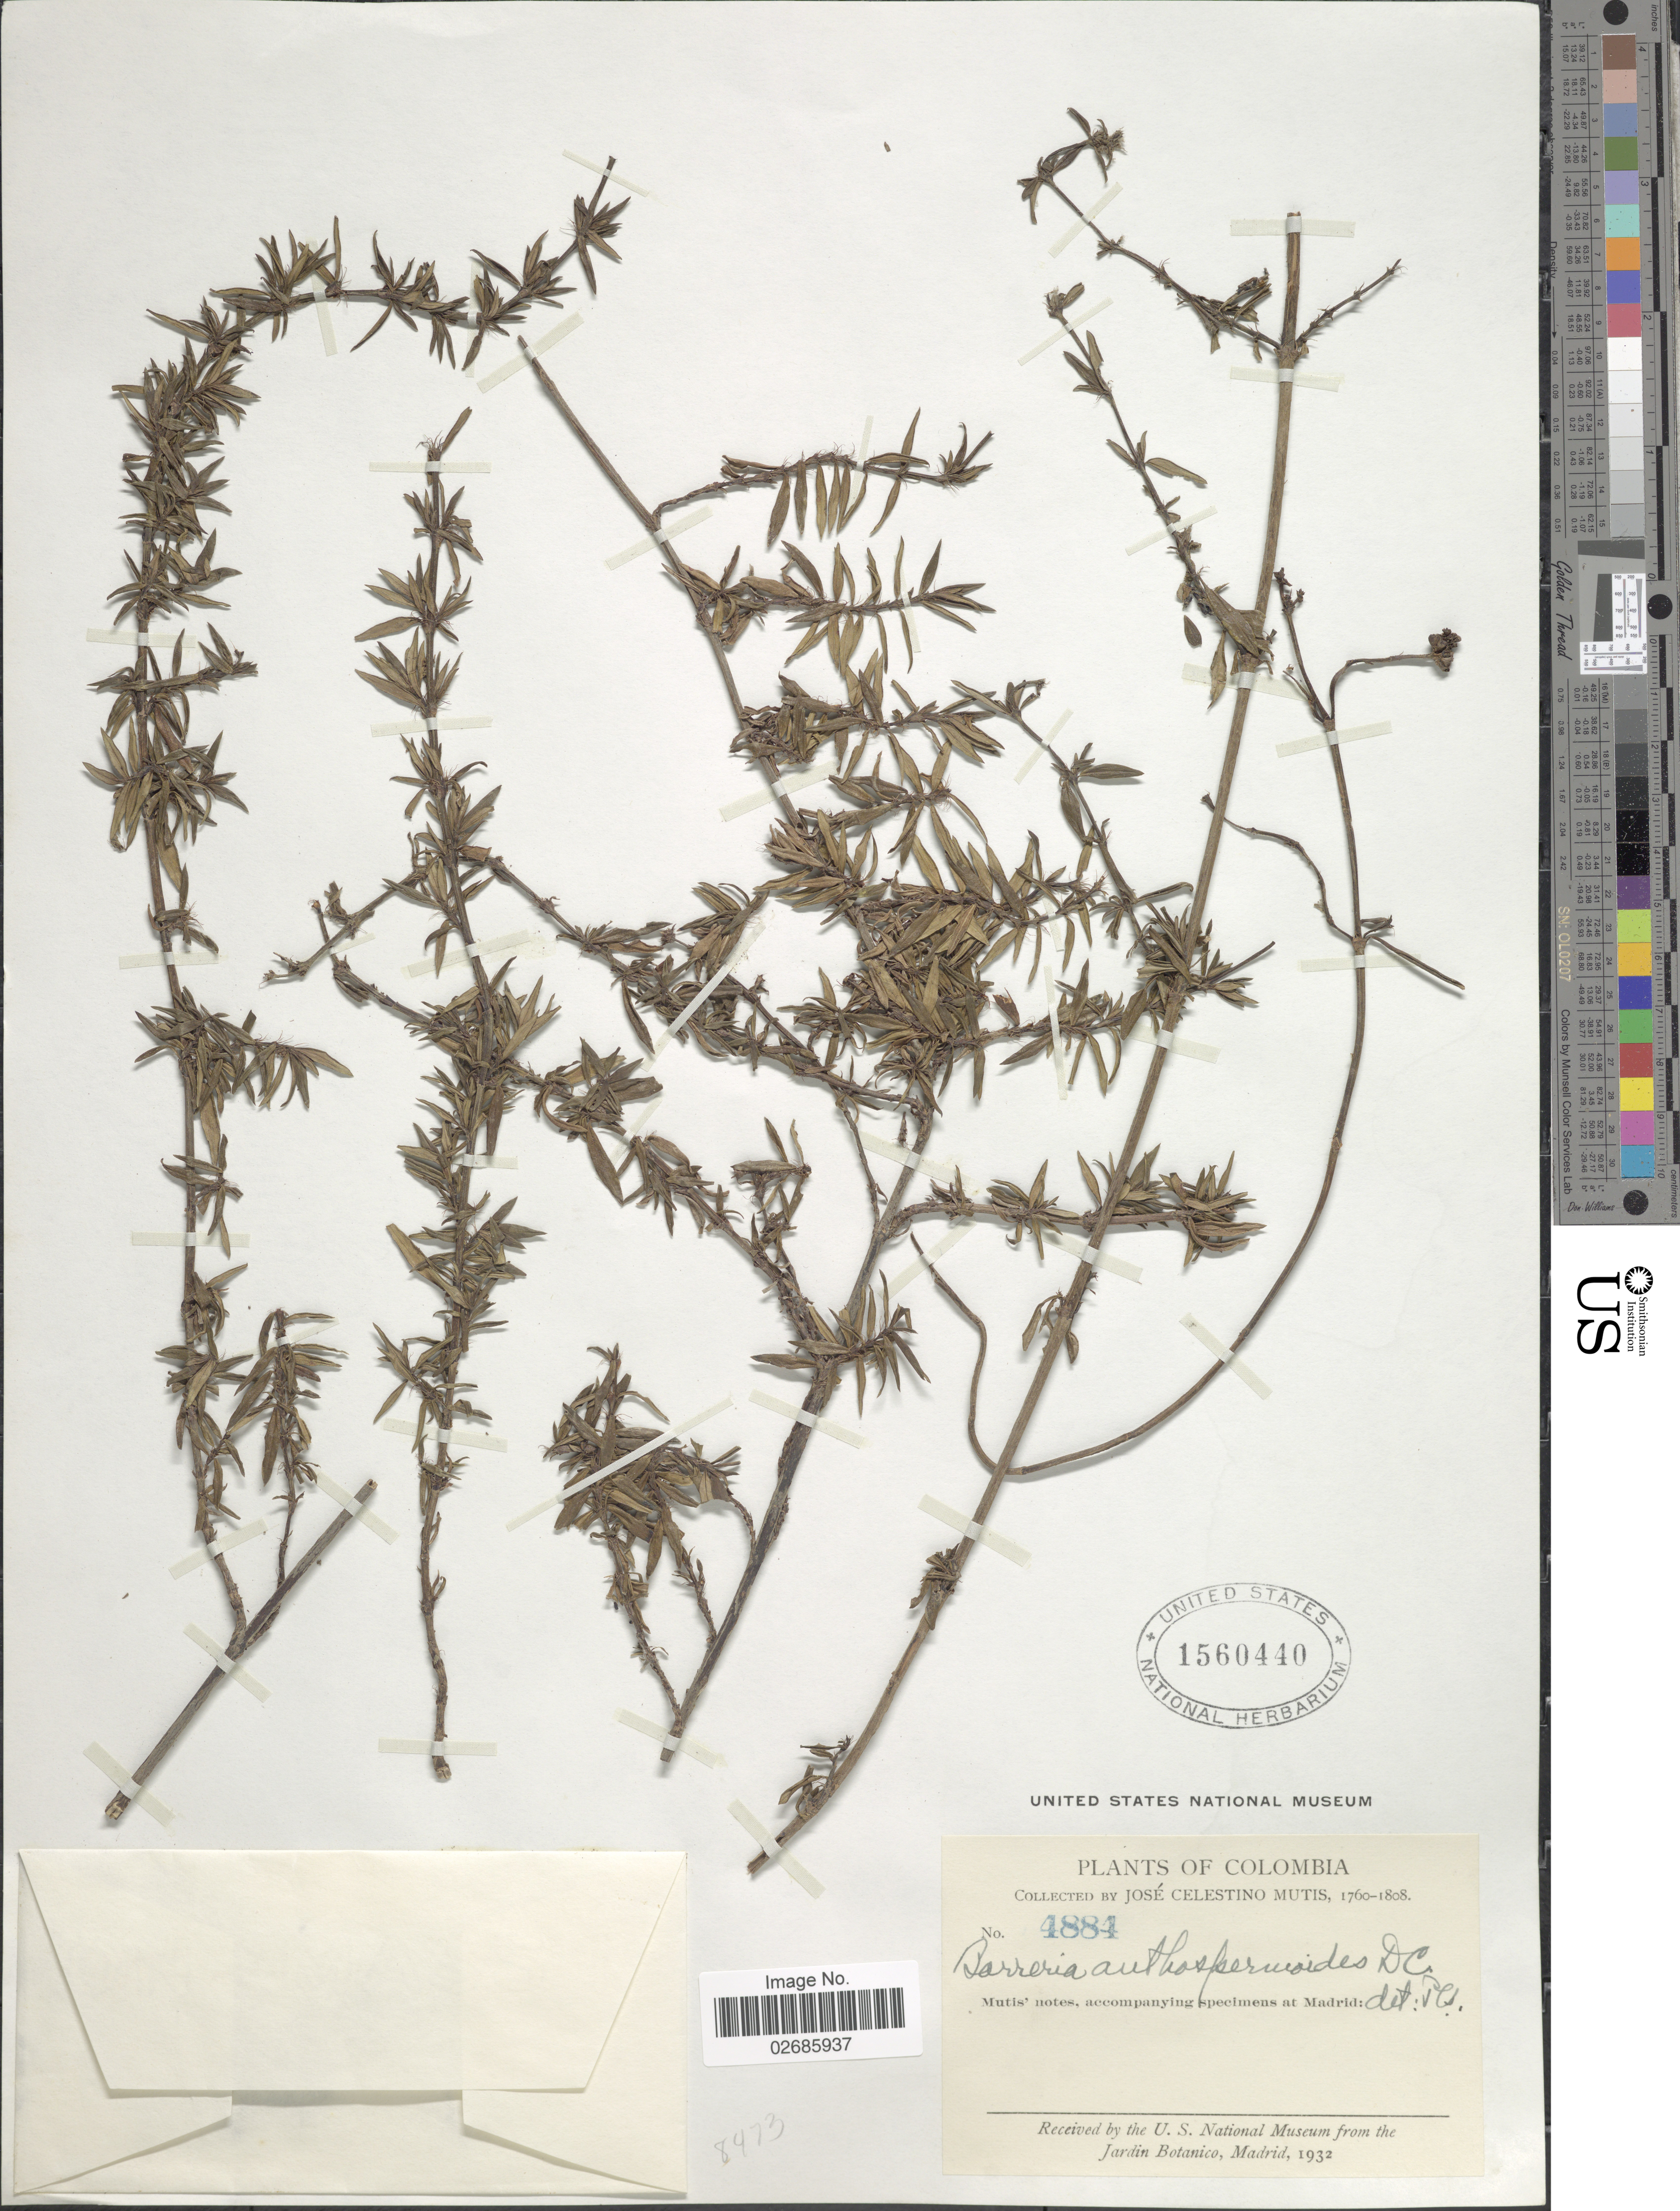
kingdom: Plantae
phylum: Tracheophyta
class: Magnoliopsida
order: Gentianales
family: Rubiaceae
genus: Borreria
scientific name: Borreria anthospermoides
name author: DC.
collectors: J. C. B. Mutis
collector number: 4884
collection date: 1760/1808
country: Colombia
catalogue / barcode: US 1560440